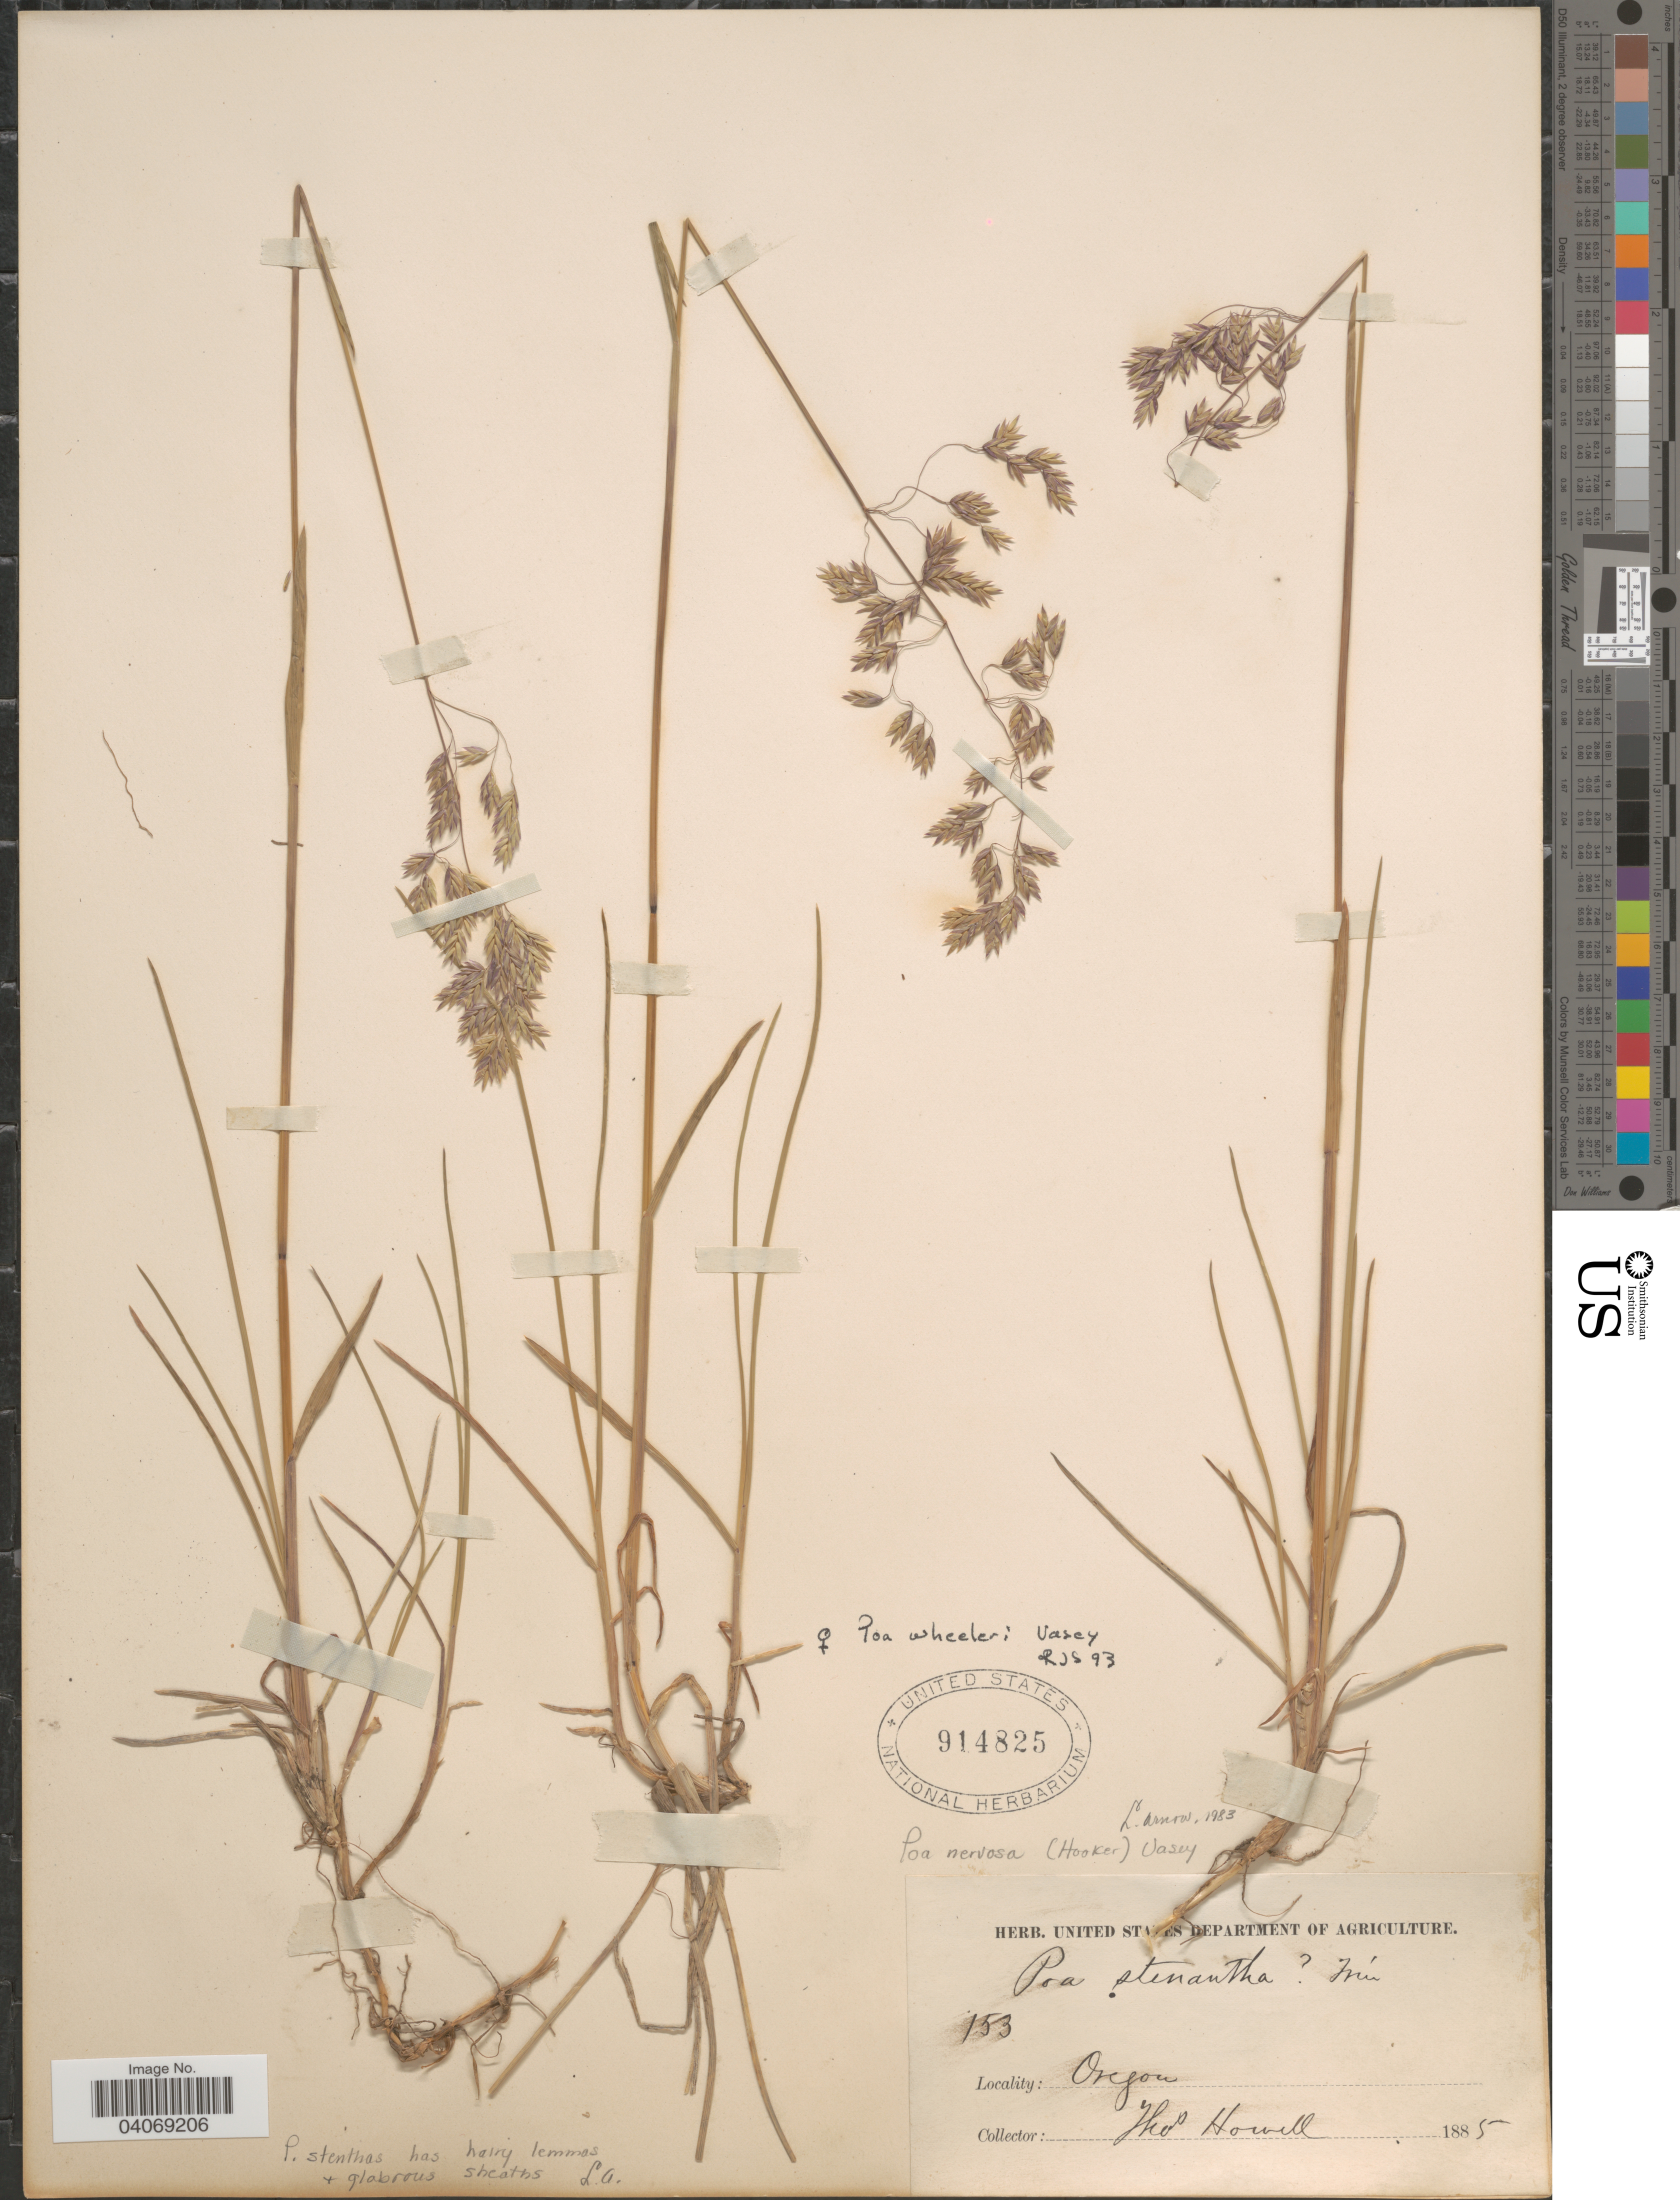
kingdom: Plantae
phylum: Tracheophyta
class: Liliopsida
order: Poales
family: Poaceae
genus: Poa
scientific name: Poa wheeleri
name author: Vasey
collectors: T. Howell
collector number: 153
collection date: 1885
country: United States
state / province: Oregon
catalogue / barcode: US 914825